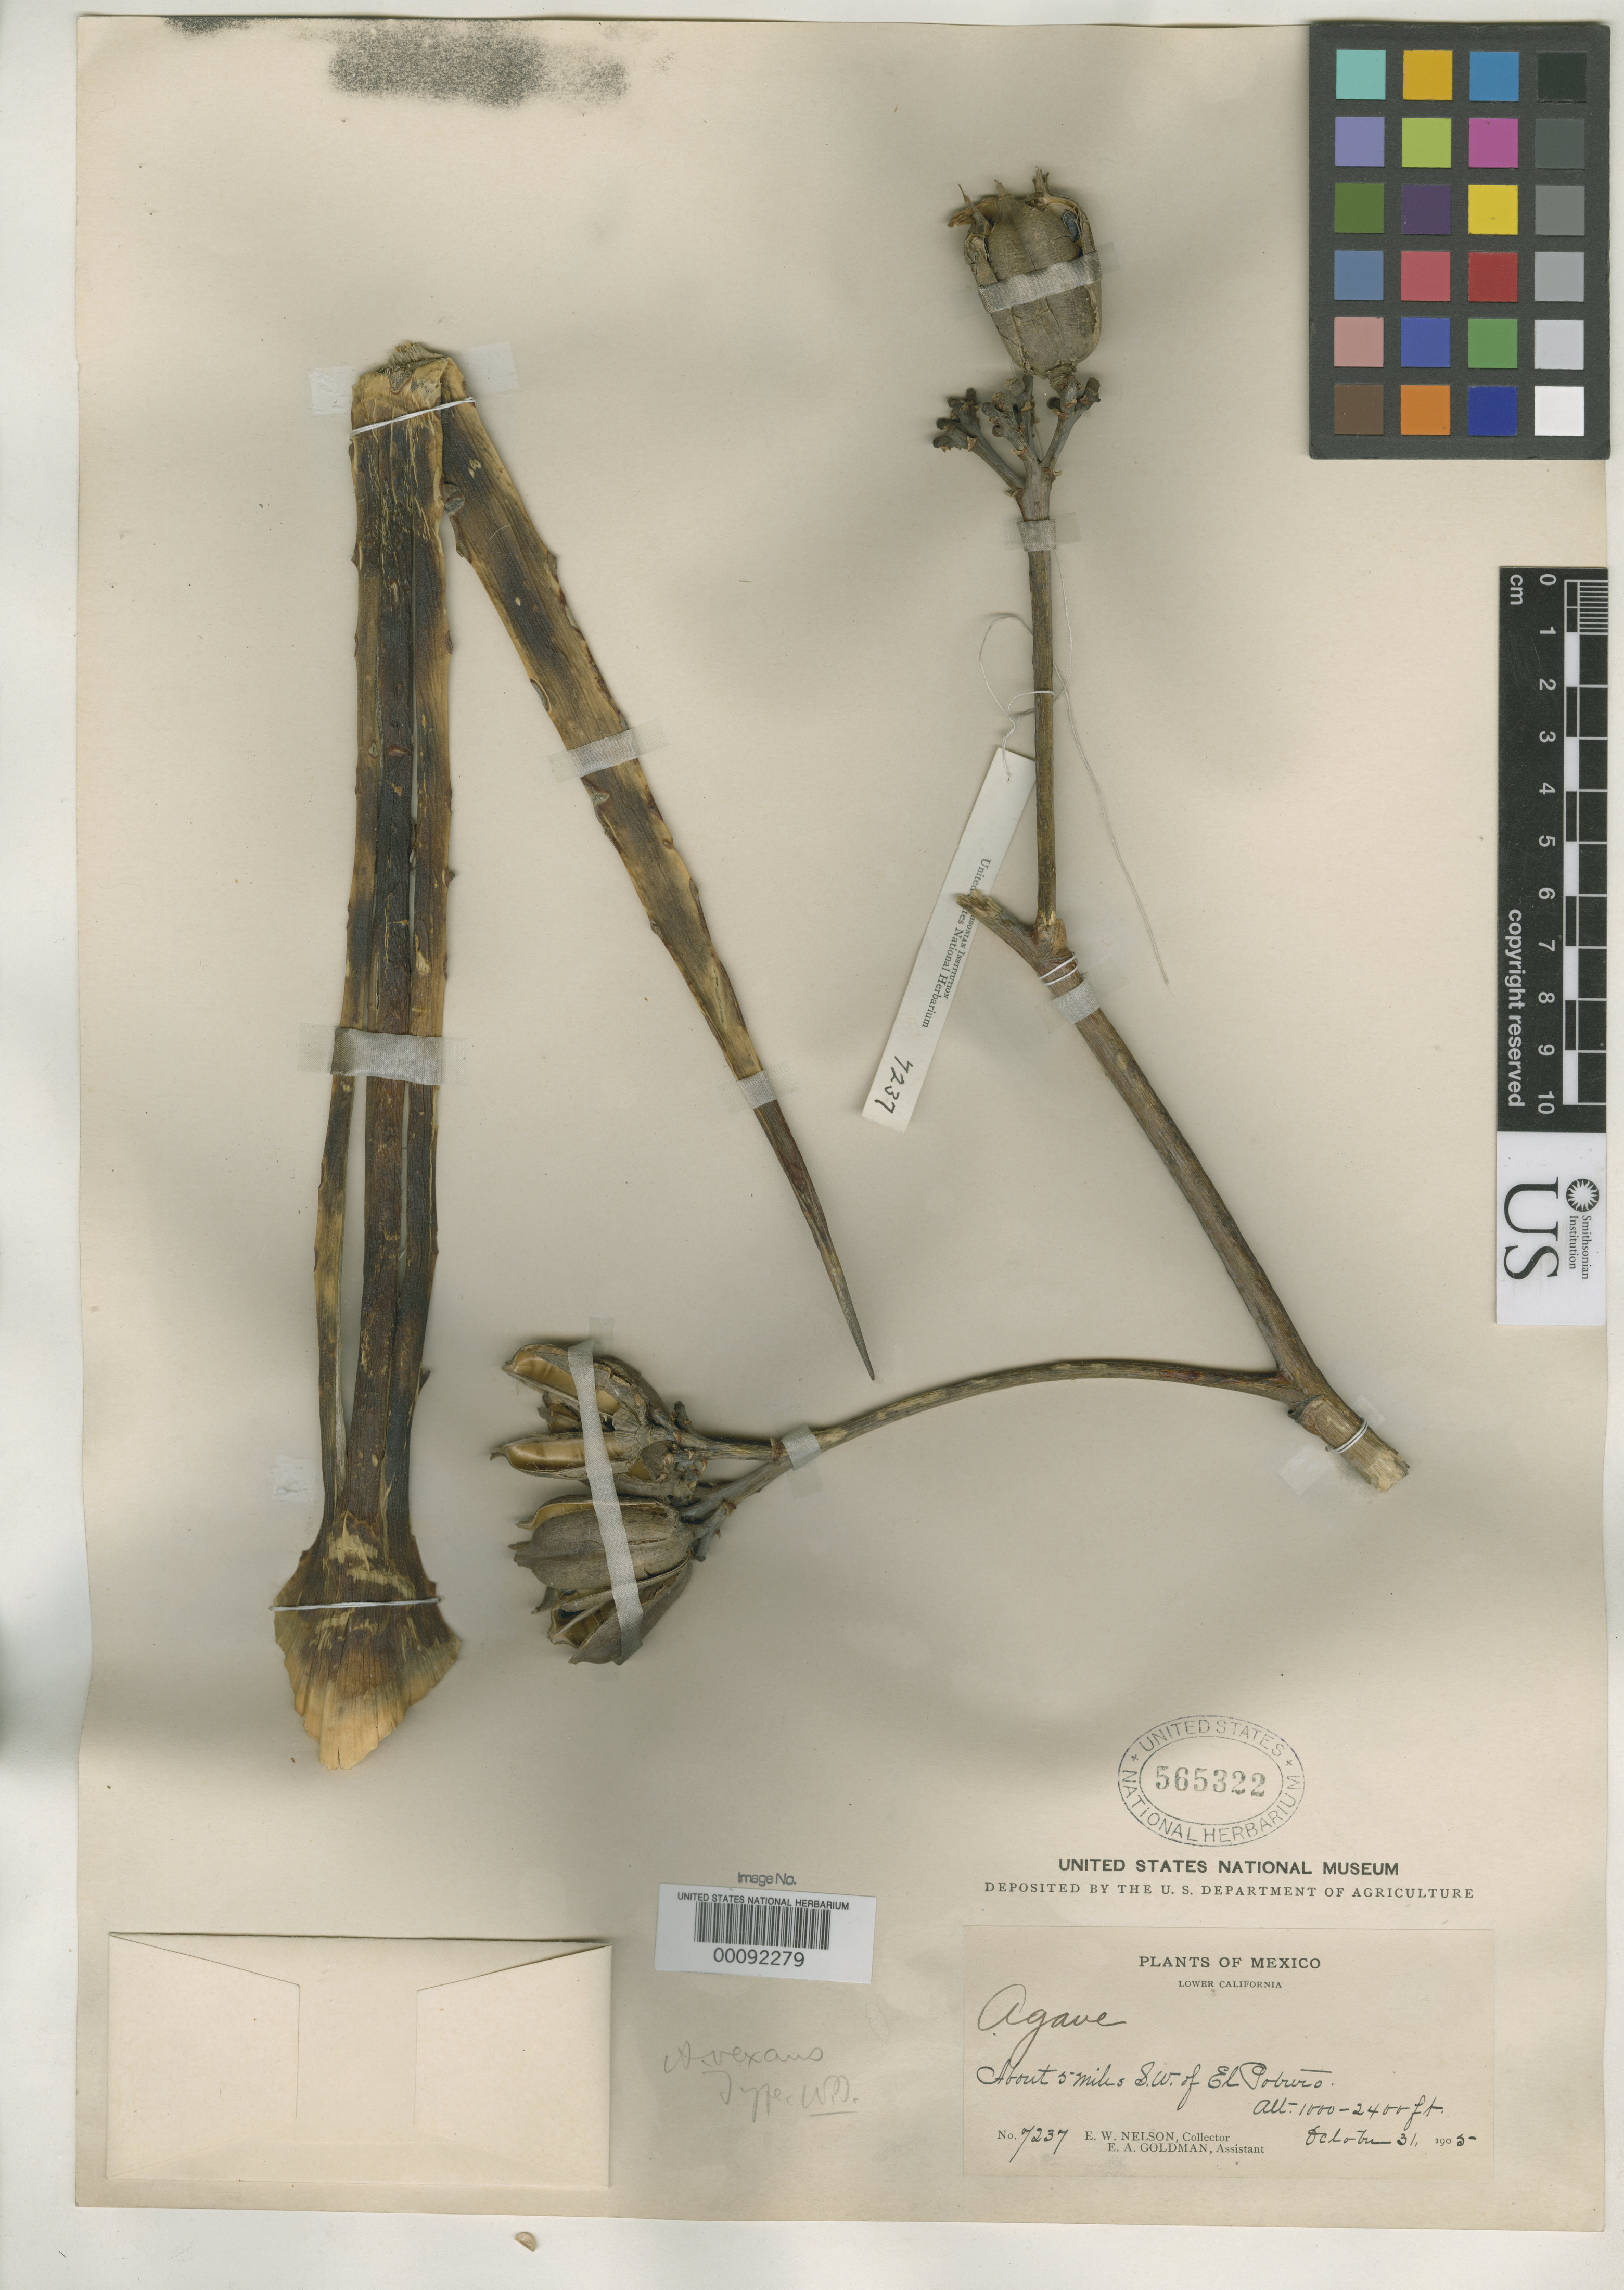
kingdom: Plantae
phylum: Tracheophyta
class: Liliopsida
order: Asparagales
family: Asparagaceae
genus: Agave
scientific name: Agave vexans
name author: Trel.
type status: Holotype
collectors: E. W. Nelson & E. A. Goldman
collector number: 7237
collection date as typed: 31 Oct 1905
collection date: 1905-10-31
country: Mexico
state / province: Baja California Sur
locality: Mulege, El Potrero; alt. 1000-2400 ft.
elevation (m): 305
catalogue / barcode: US 565322